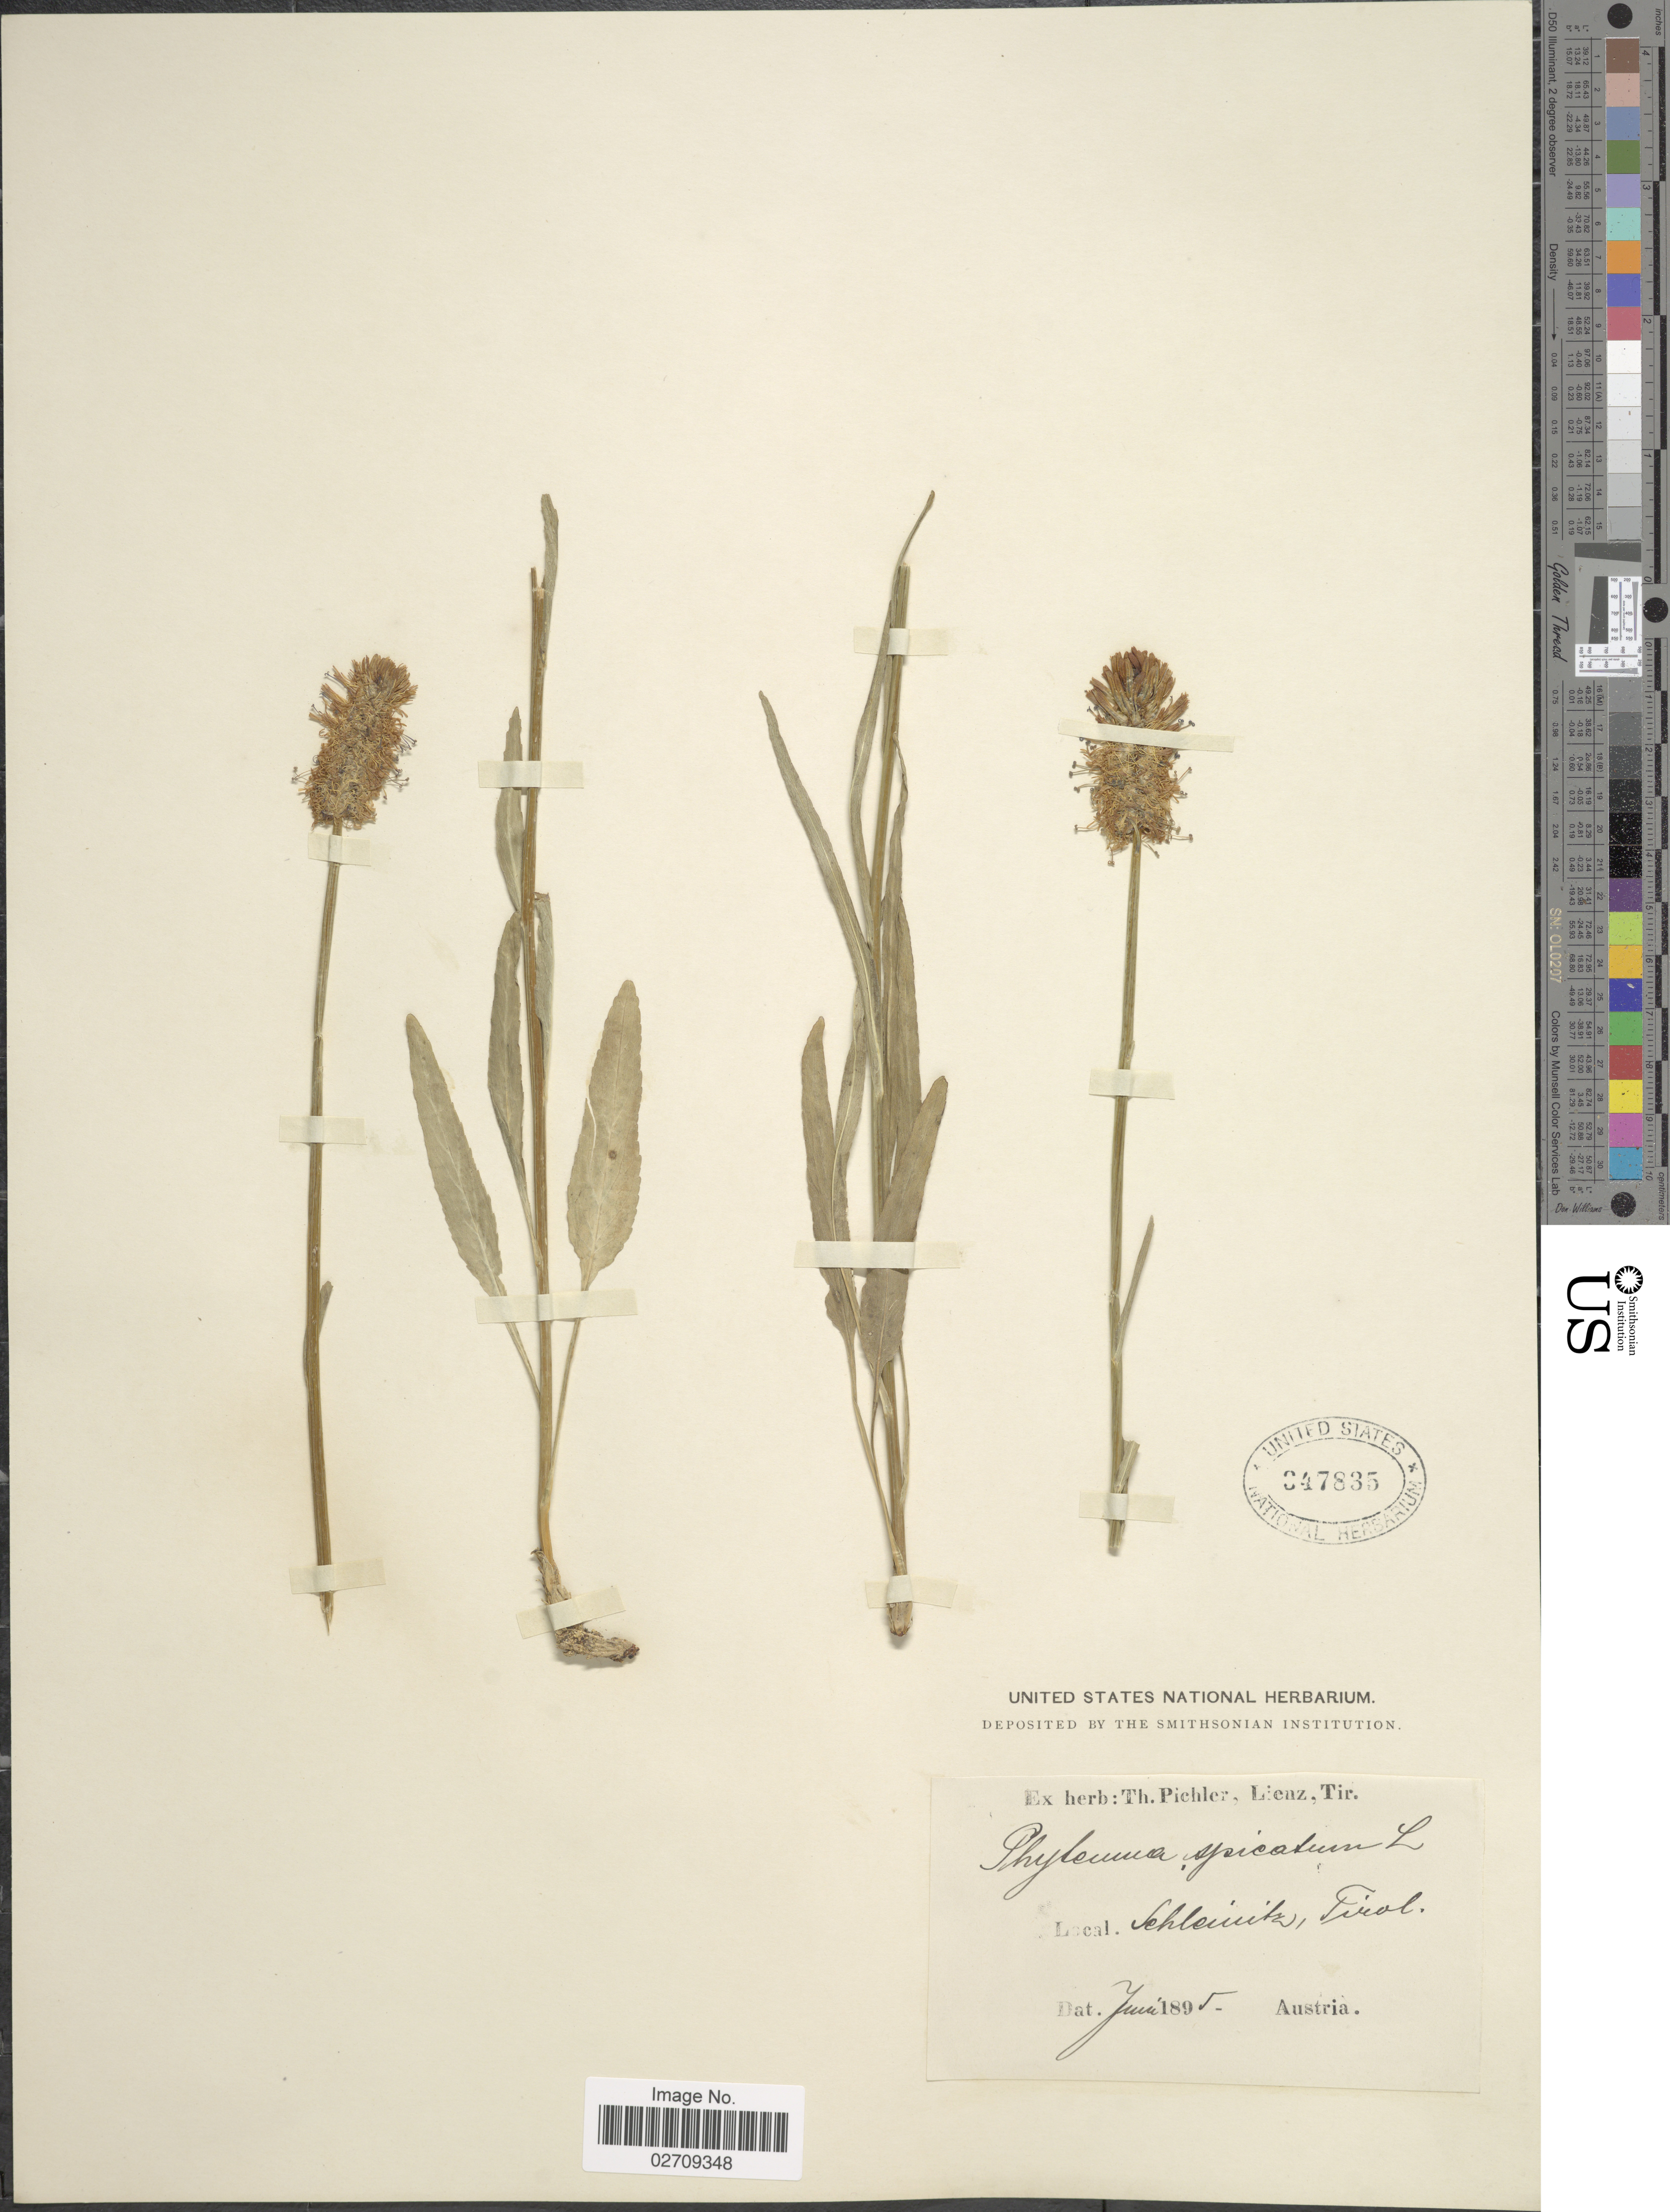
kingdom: Plantae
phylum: Tracheophyta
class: Magnoliopsida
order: Asterales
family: Campanulaceae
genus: Phyteuma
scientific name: Phyteuma spicatum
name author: L.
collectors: ex herb. T. Pichler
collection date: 1895-06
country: Austria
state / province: Tirol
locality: Schleinitz, Tirol